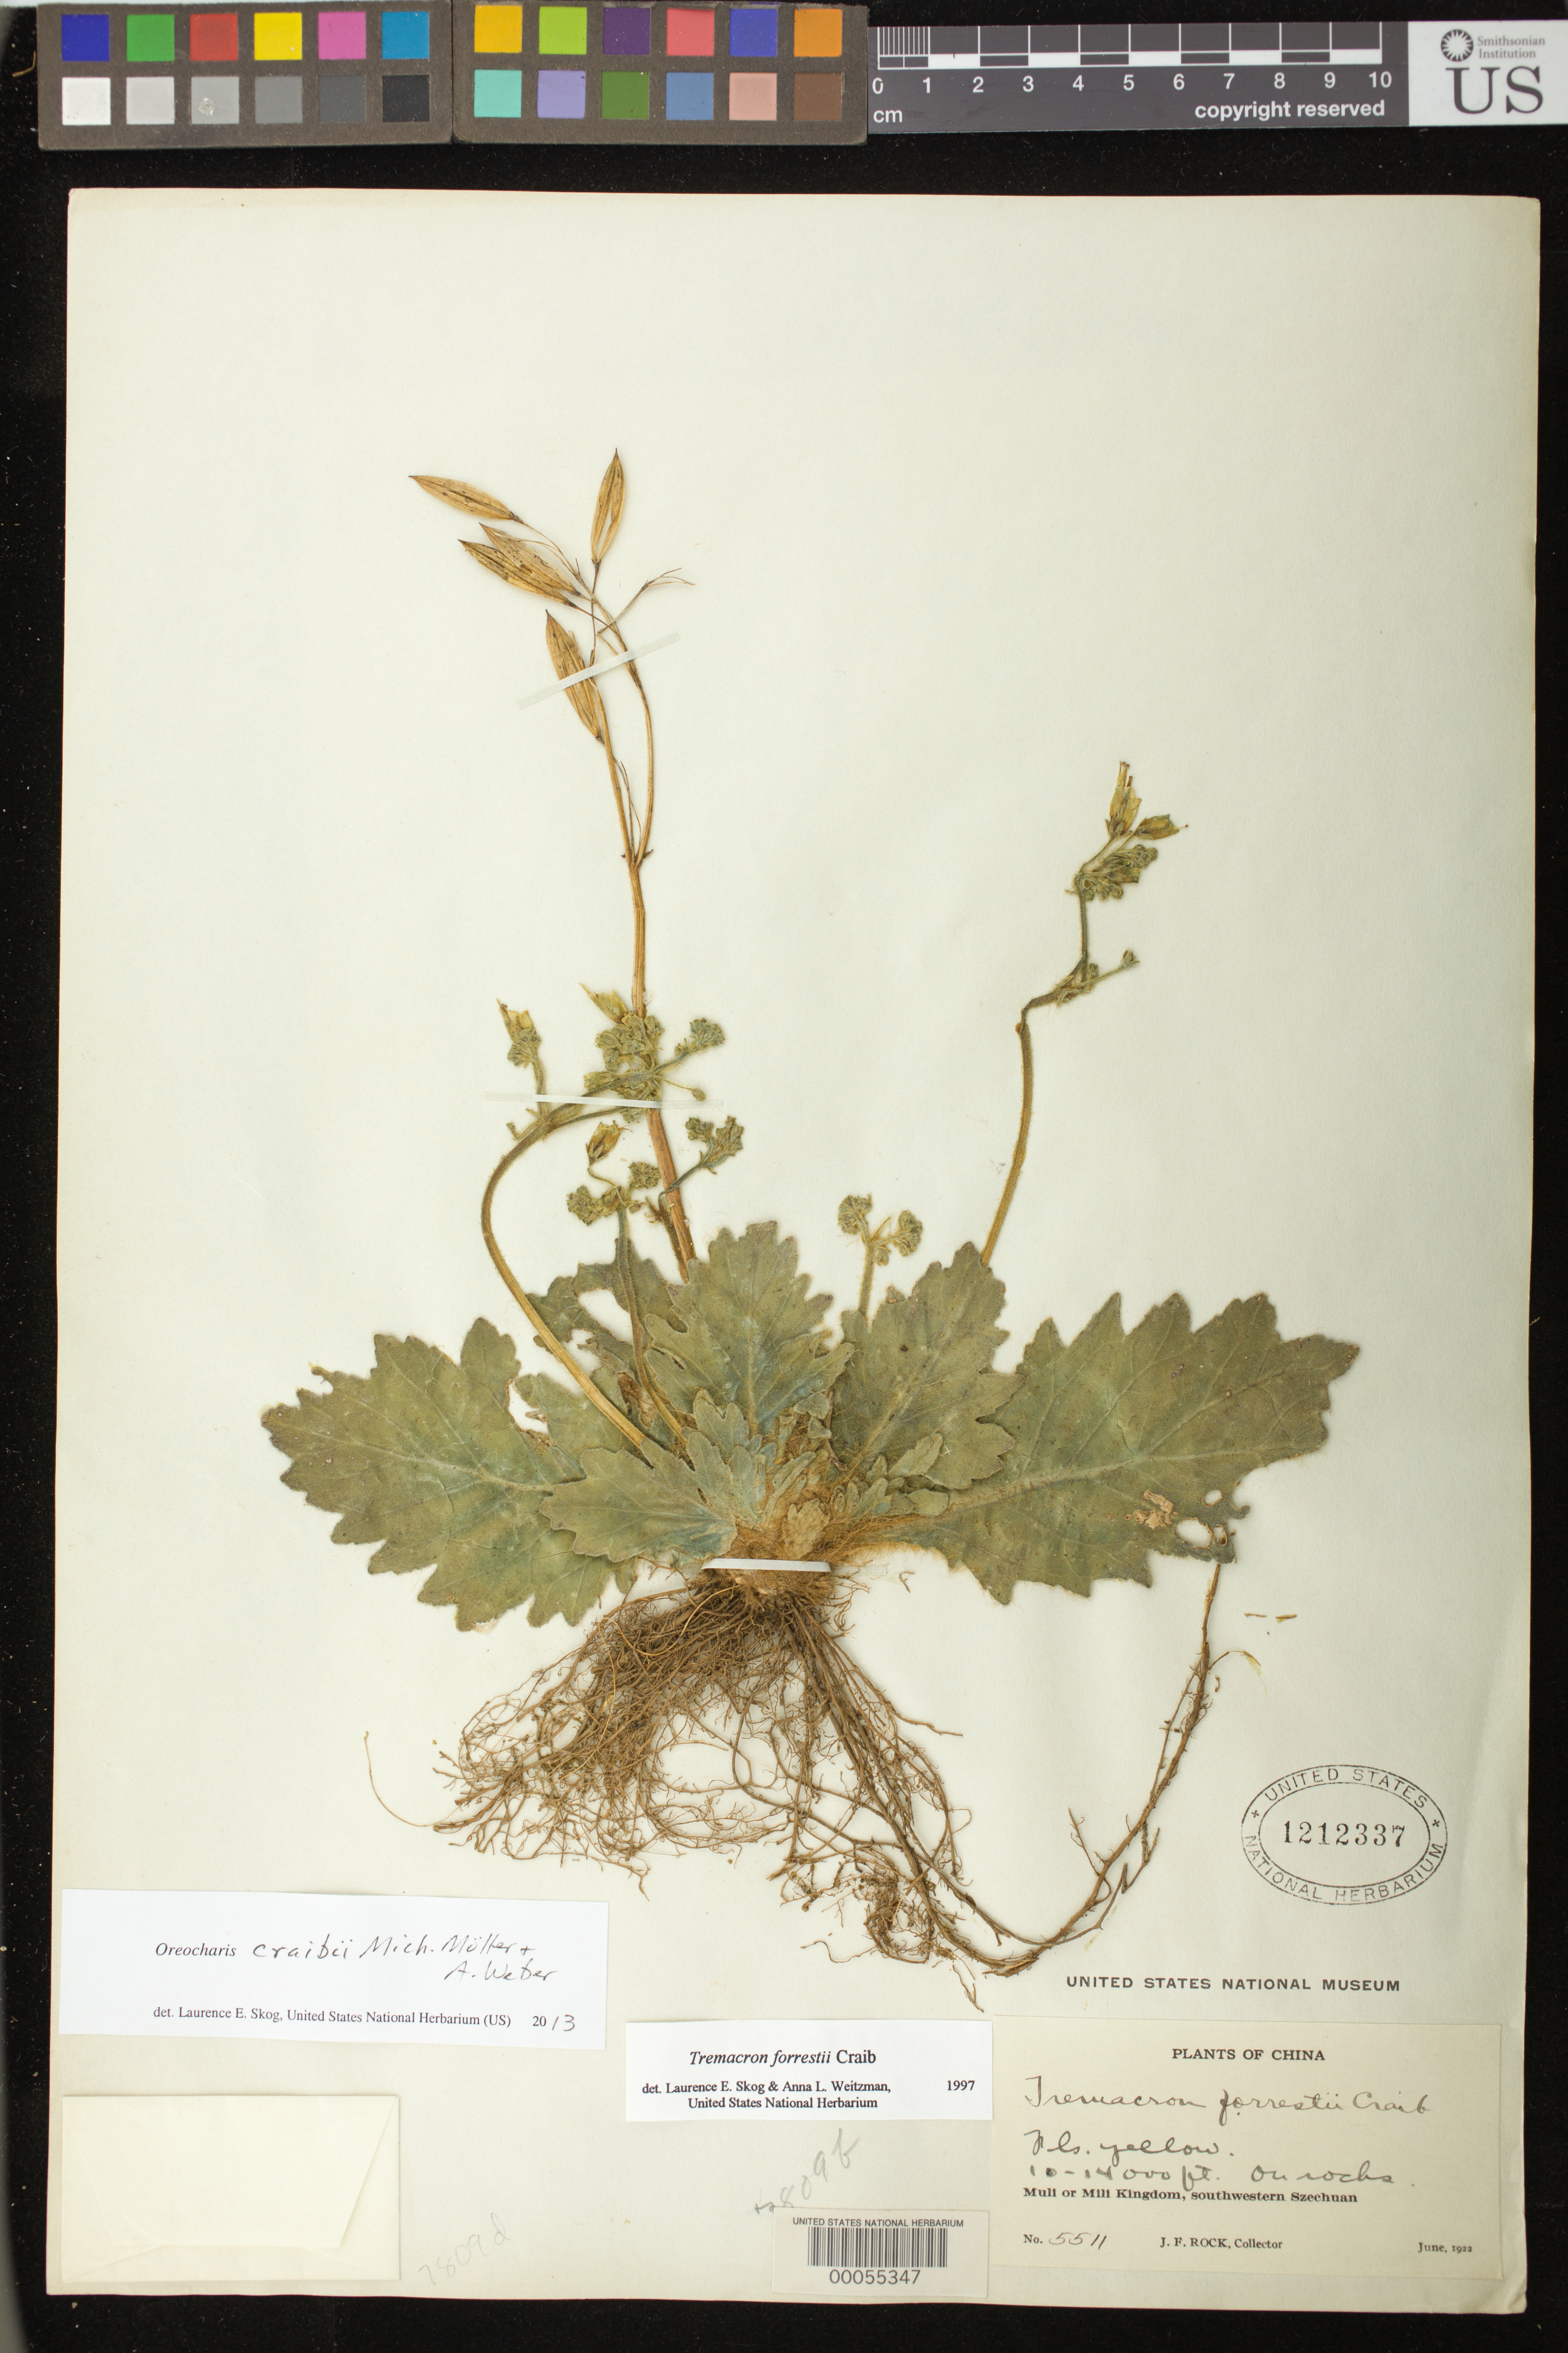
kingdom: Plantae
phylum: Tracheophyta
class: Magnoliopsida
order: Lamiales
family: Gesneriaceae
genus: Oreocharis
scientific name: Oreocharis craibii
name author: Mich. Möller & A. Weber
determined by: Skog, Laurence E.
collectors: J. F. Rock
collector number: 5511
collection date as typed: Jun 1922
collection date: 1922-06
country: China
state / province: Sichuan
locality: Muli or mili kingdom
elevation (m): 3048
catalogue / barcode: US 1212337